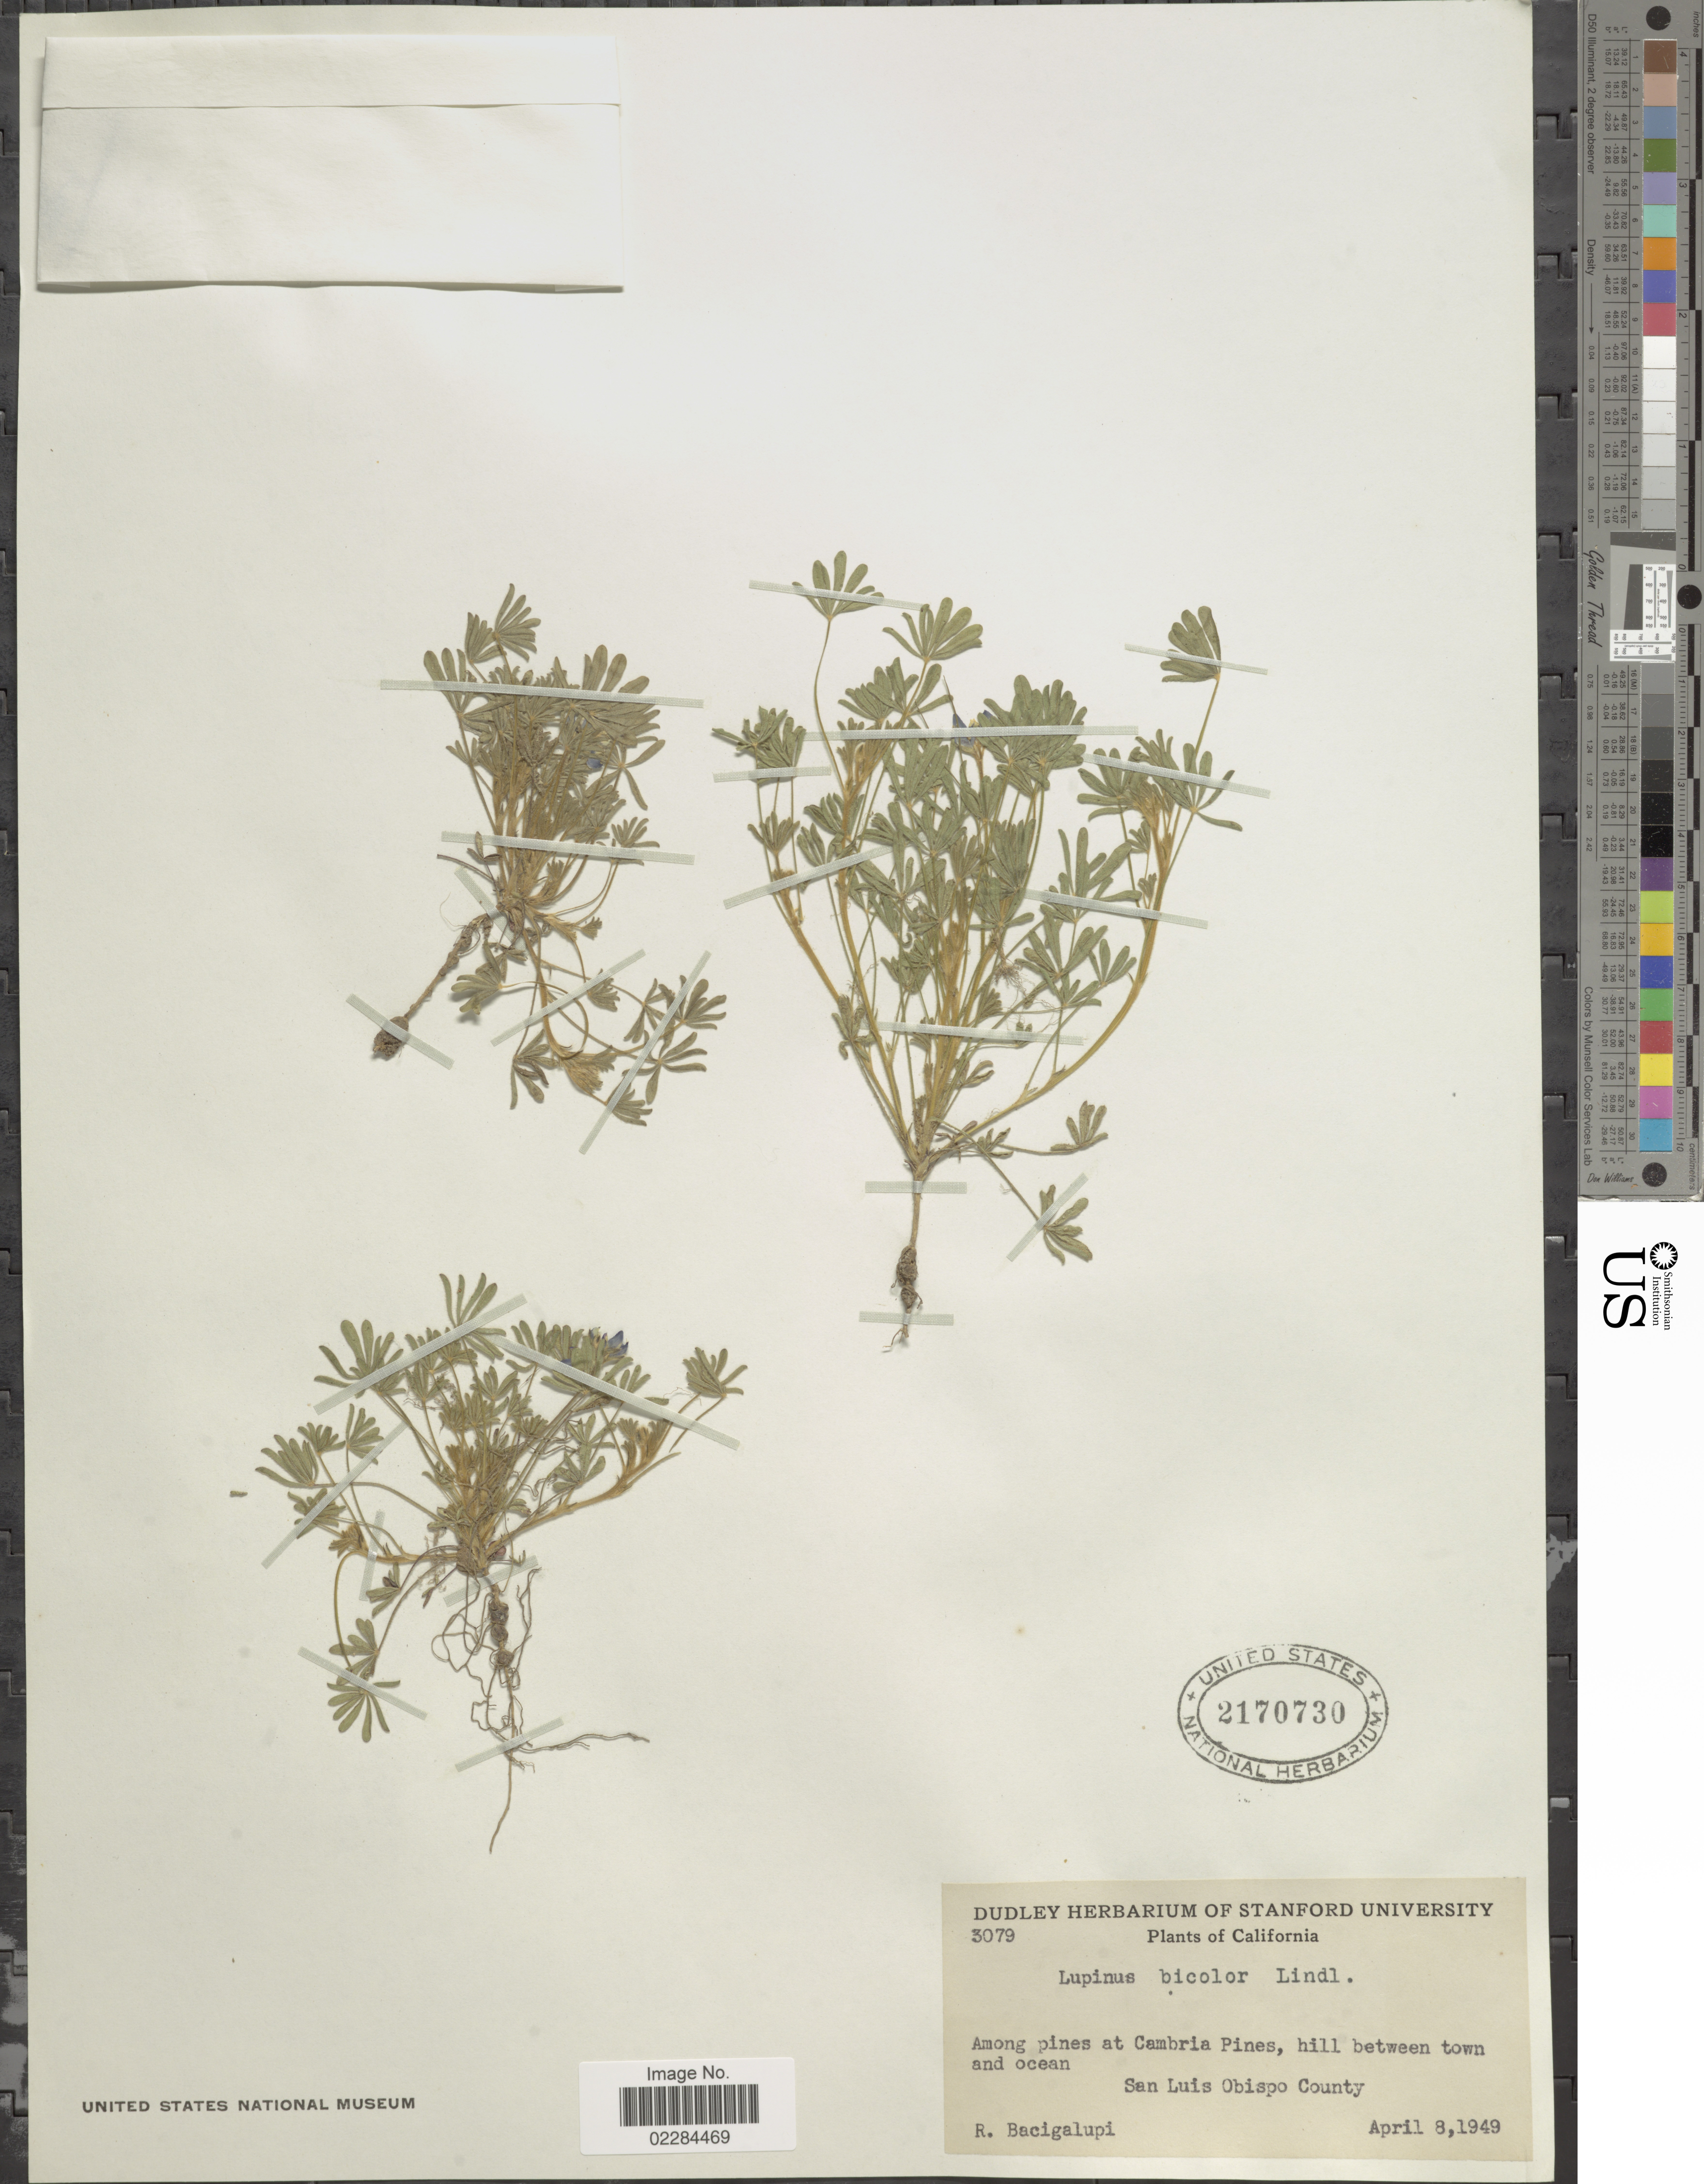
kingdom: Plantae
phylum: Tracheophyta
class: Magnoliopsida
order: Fabales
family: Fabaceae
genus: Lupinus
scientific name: Lupinus bicolor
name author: Lindl.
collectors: R. Bacigalupi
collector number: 3079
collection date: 1949-04-08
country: United States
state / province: California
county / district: San Luis Obispo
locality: Among pines at Cambria Pines, hill between town and ocean. San Luis Obispo County.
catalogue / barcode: US 2170730